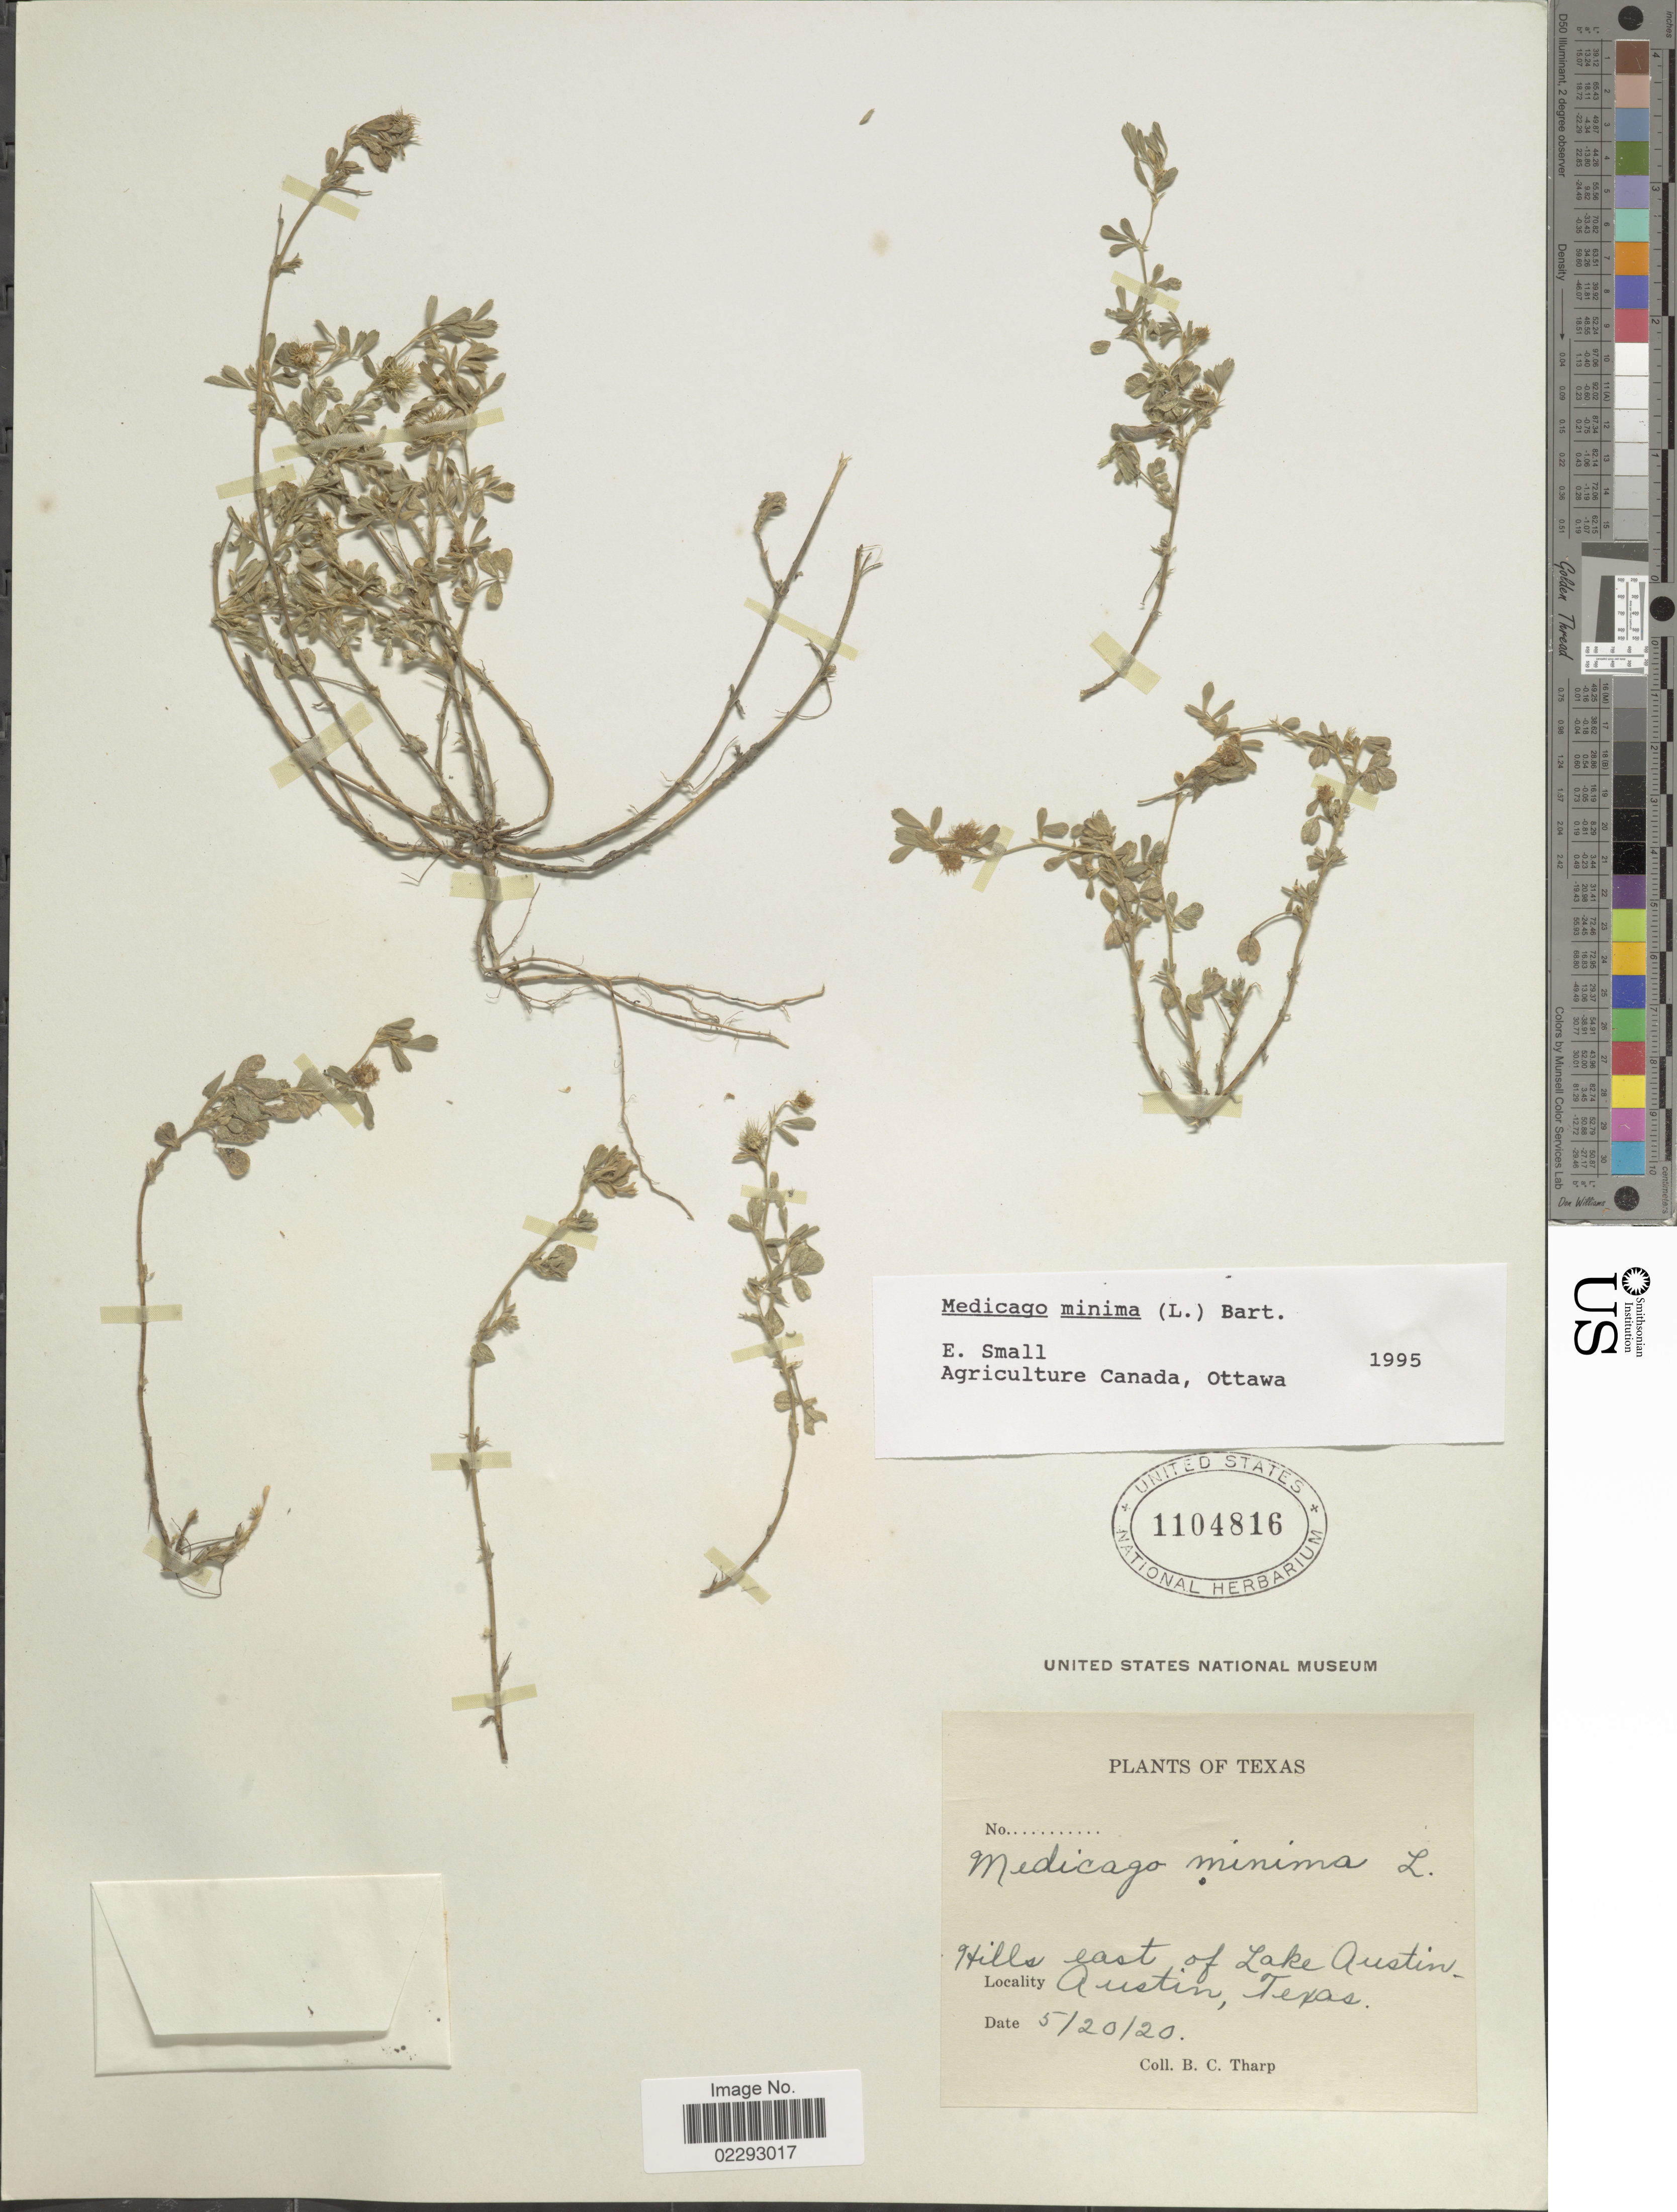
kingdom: Plantae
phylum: Tracheophyta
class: Magnoliopsida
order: Fabales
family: Fabaceae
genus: Medicago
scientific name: Medicago minima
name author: Lam.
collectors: B. C. Tharp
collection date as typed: Transcribed d/m/y: 20/5/20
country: United States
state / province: Texas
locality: Texas, Hills east of Lake Austin, Austin, Texas.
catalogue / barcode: US 1104816